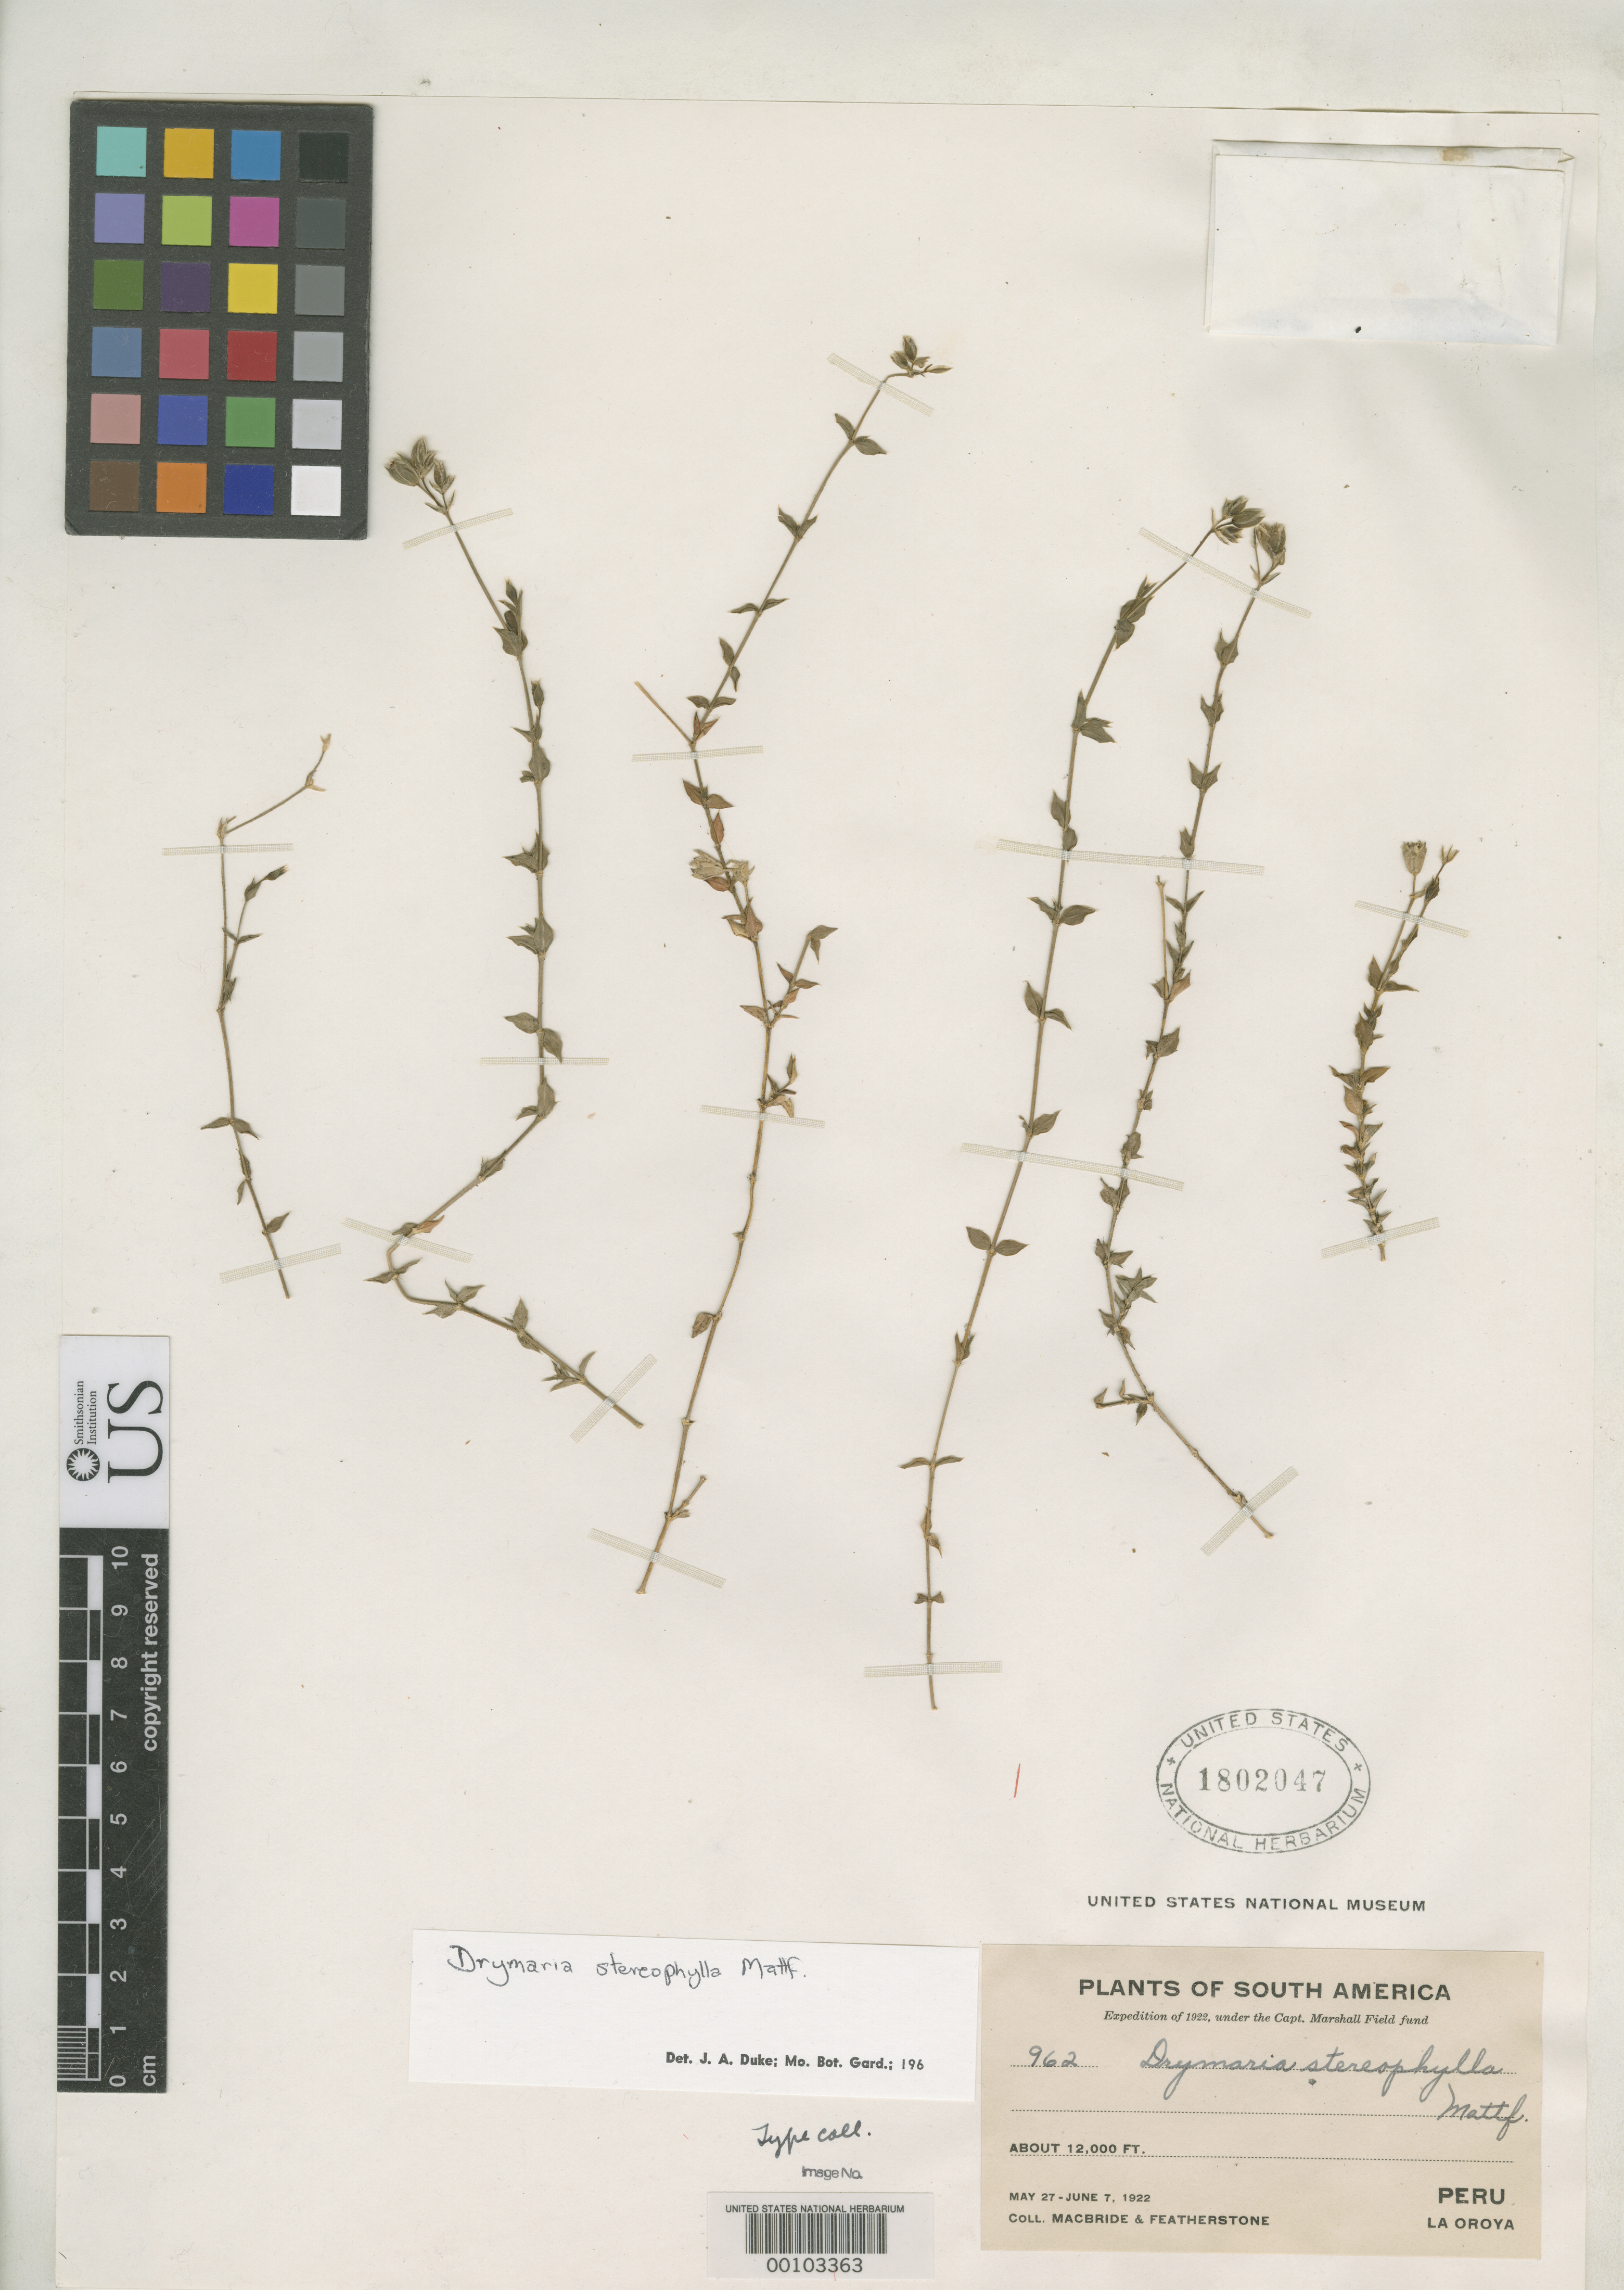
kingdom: Plantae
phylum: Tracheophyta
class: Magnoliopsida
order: Caryophyllales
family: Caryophyllaceae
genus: Drymaria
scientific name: Drymaria stereophylla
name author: Mattf.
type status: Isotype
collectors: J. F. Macbride & W. Featherstone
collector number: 962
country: Peru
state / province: Junín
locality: La Oroya.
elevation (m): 4000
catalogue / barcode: US 1802047